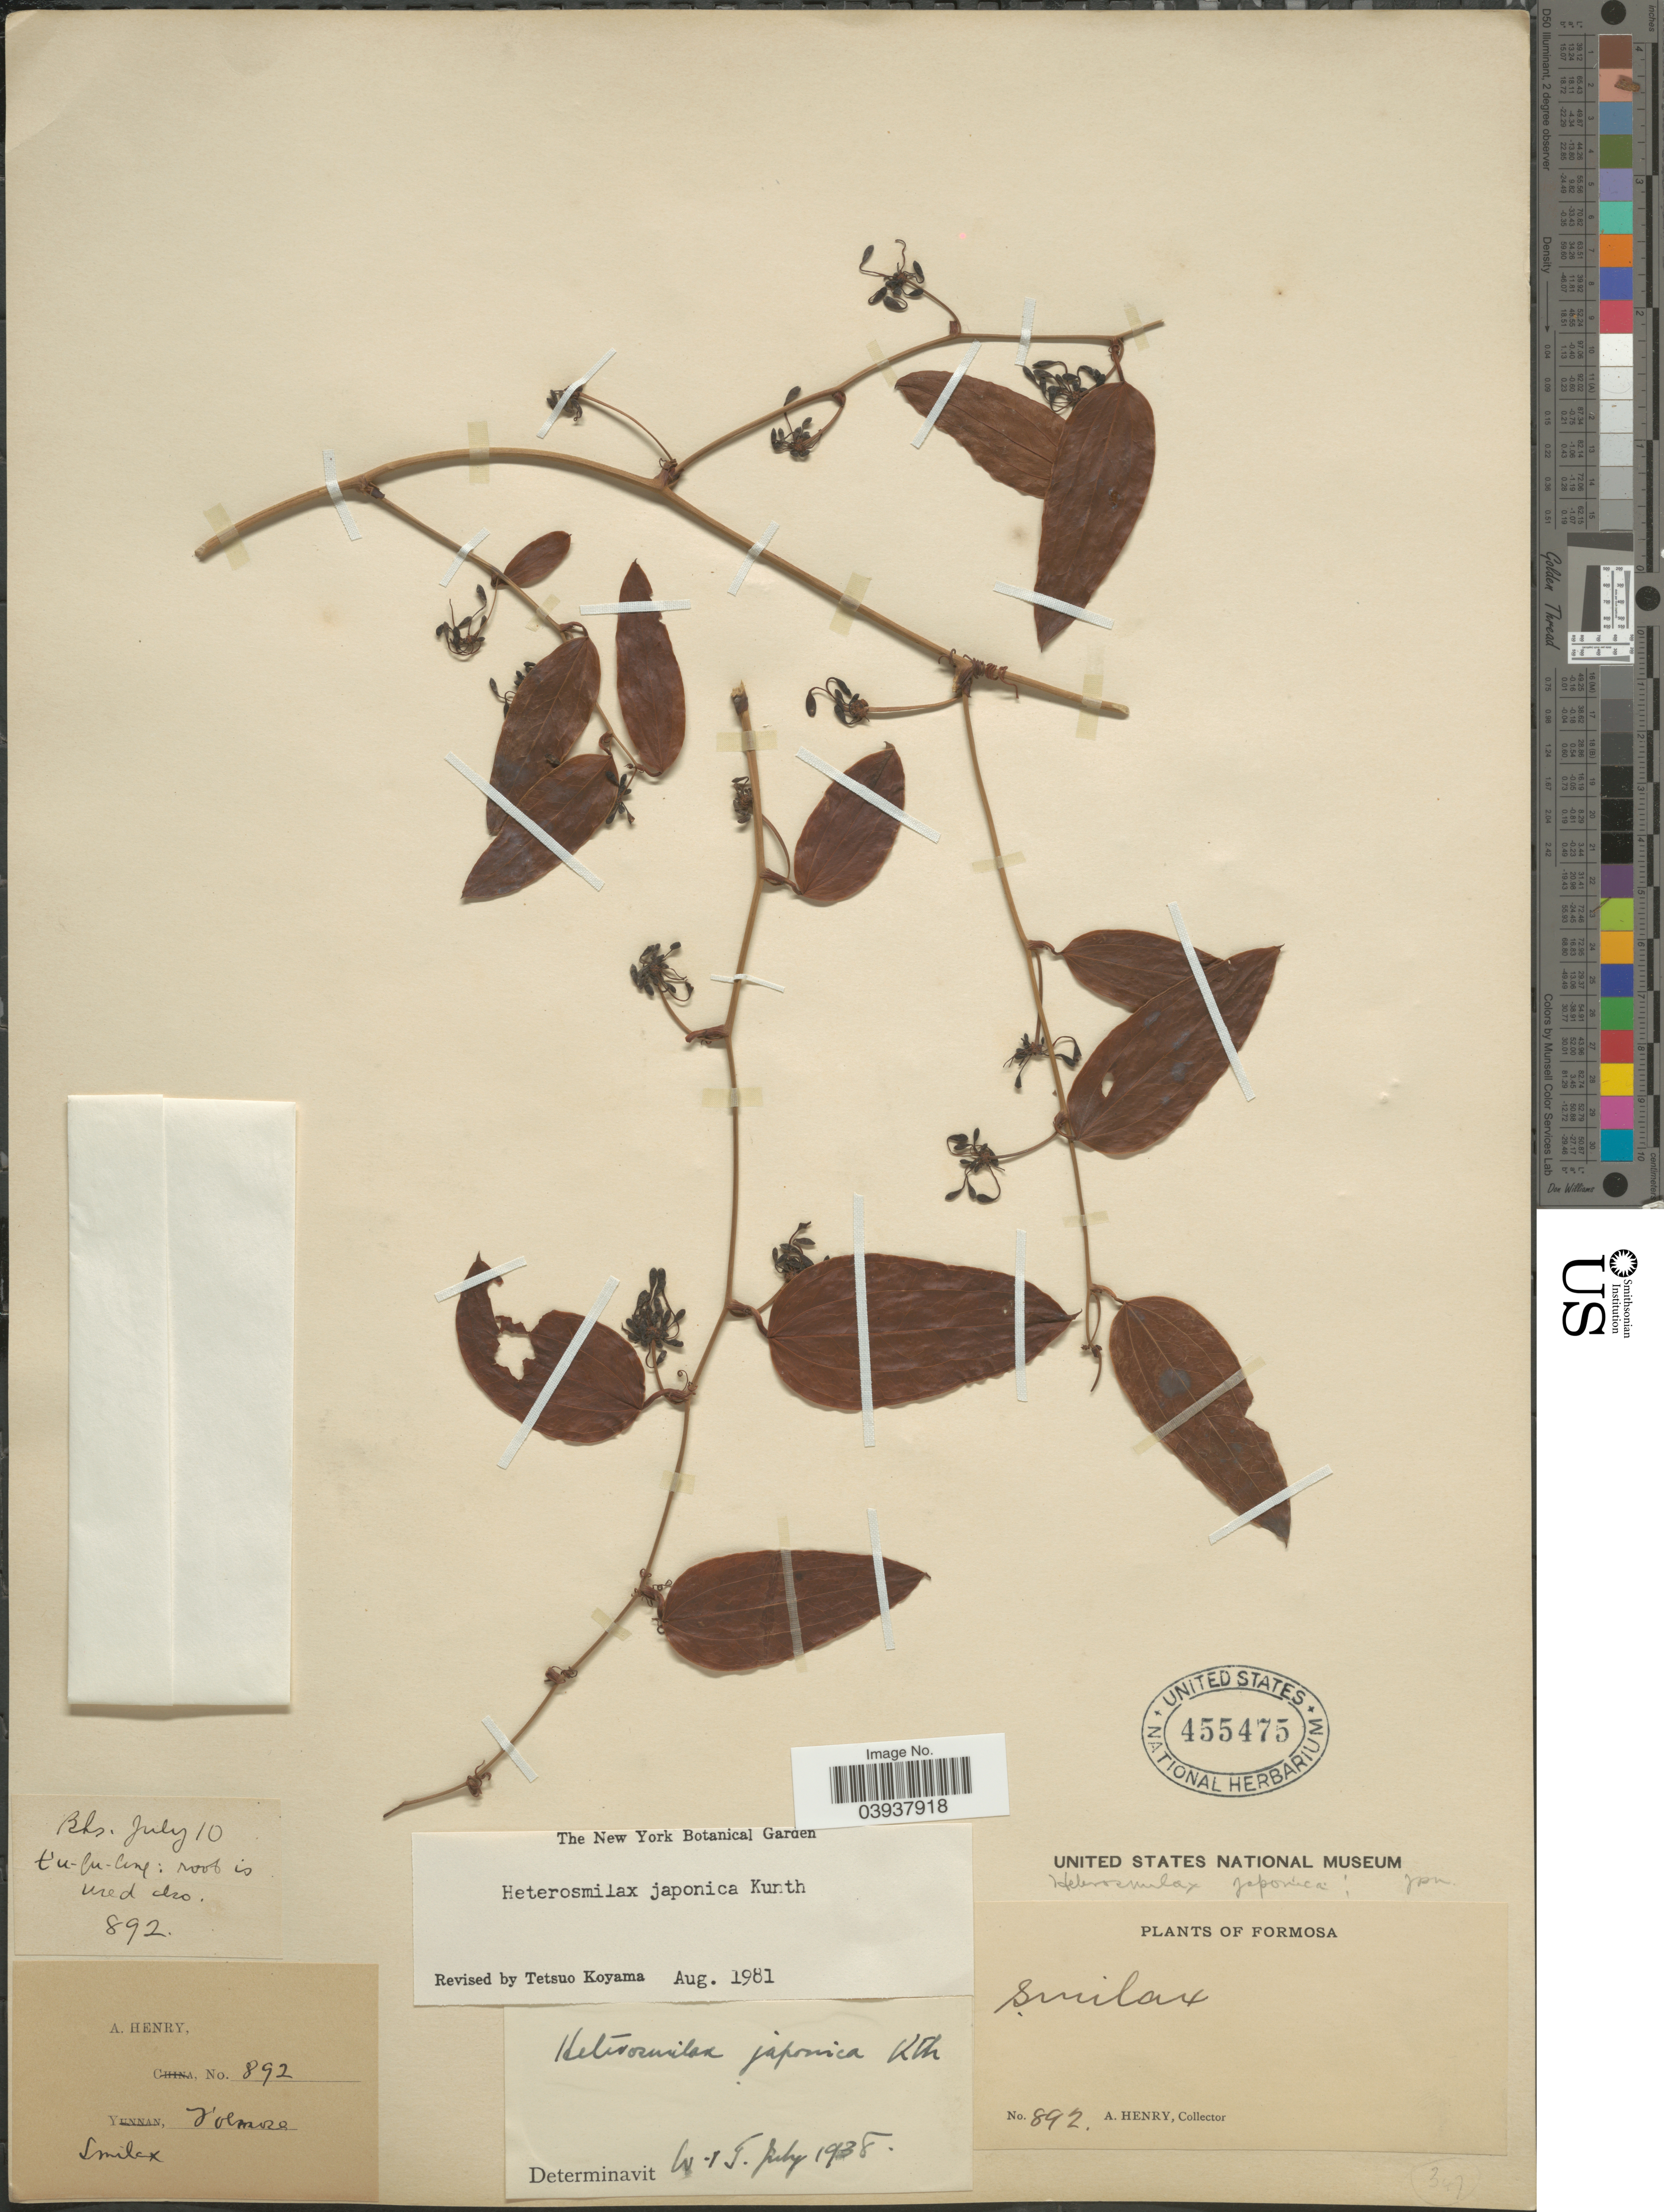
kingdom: Plantae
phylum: Tracheophyta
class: Liliopsida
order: Liliales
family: Smilacaceae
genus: Heterosmilax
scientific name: Heterosmilax japonica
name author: Kunth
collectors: A. Henry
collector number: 892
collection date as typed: Transcribed d/m/y: /7/10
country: Taiwan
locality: Formosa.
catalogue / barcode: US 455475